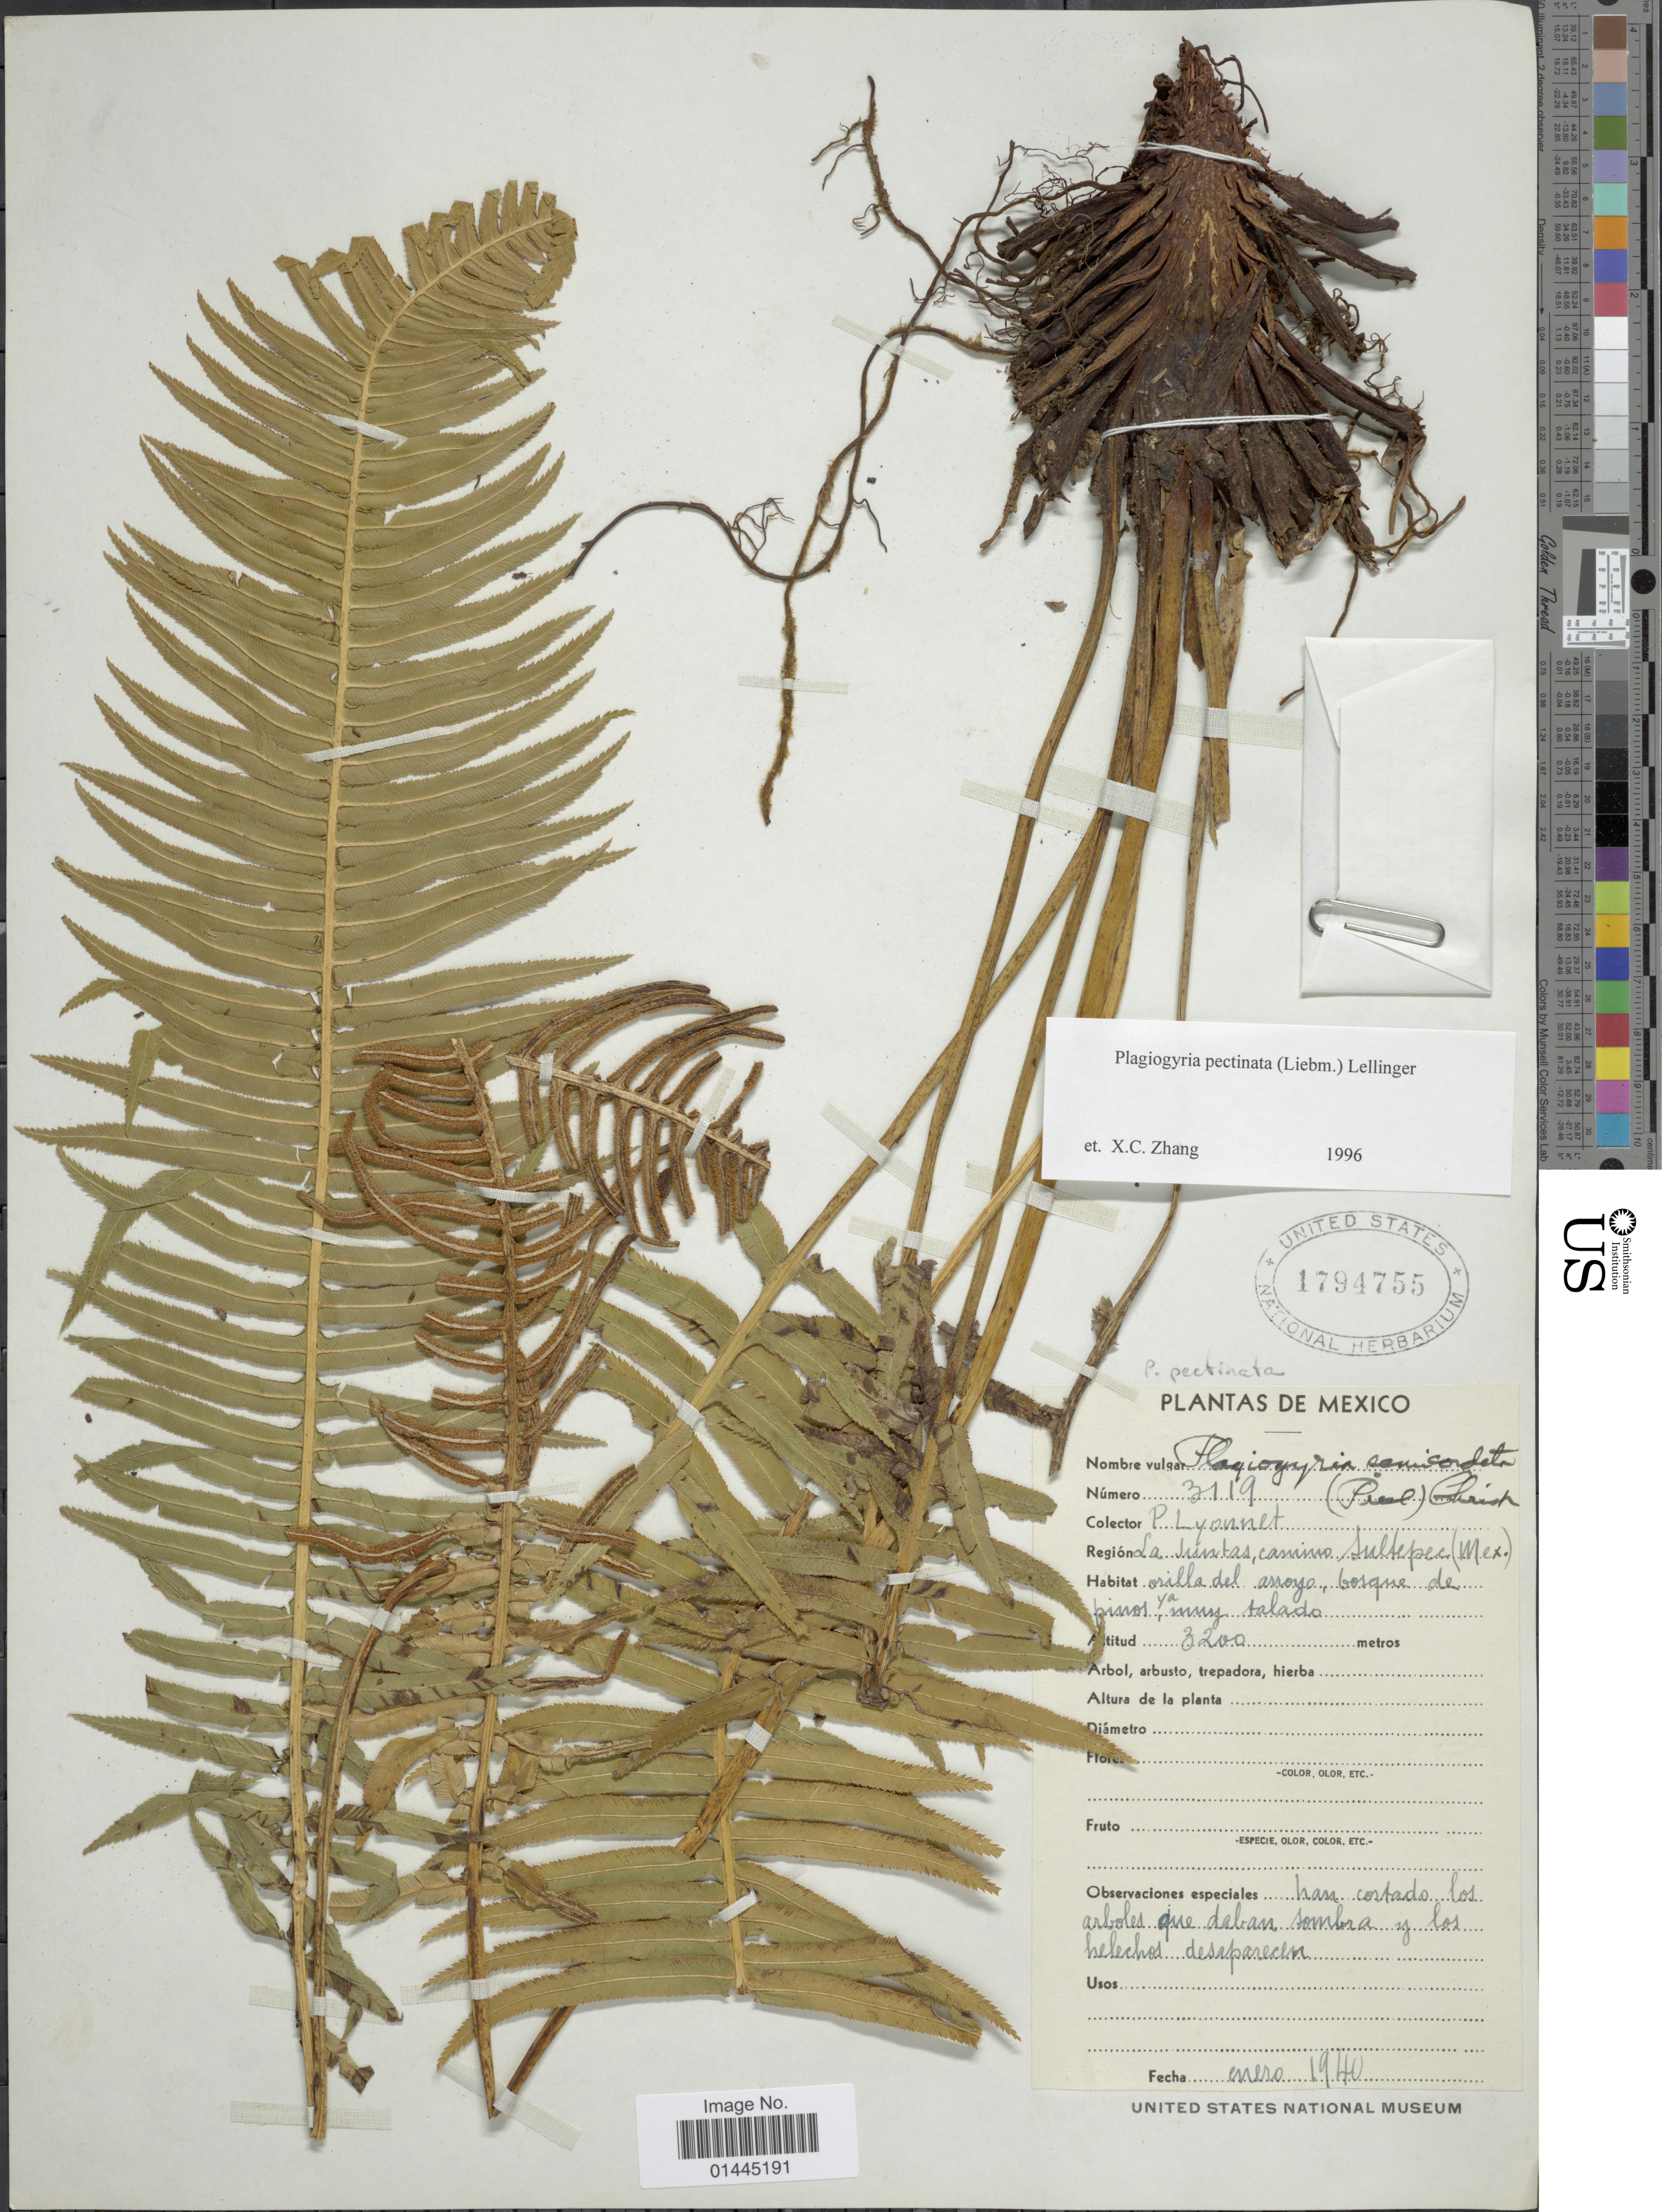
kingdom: Plantae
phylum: Tracheophyta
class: Polypodiopsida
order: Cyatheales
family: Plagiogyriaceae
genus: Plagiogyria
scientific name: Plagiogyria pectinata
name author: (Liebm.) Lellinger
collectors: P. Lyonnet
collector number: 3119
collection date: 1940-01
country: Mexico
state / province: México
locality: La Juntas, camino Sultepec.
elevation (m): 3200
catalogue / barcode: US 1794755